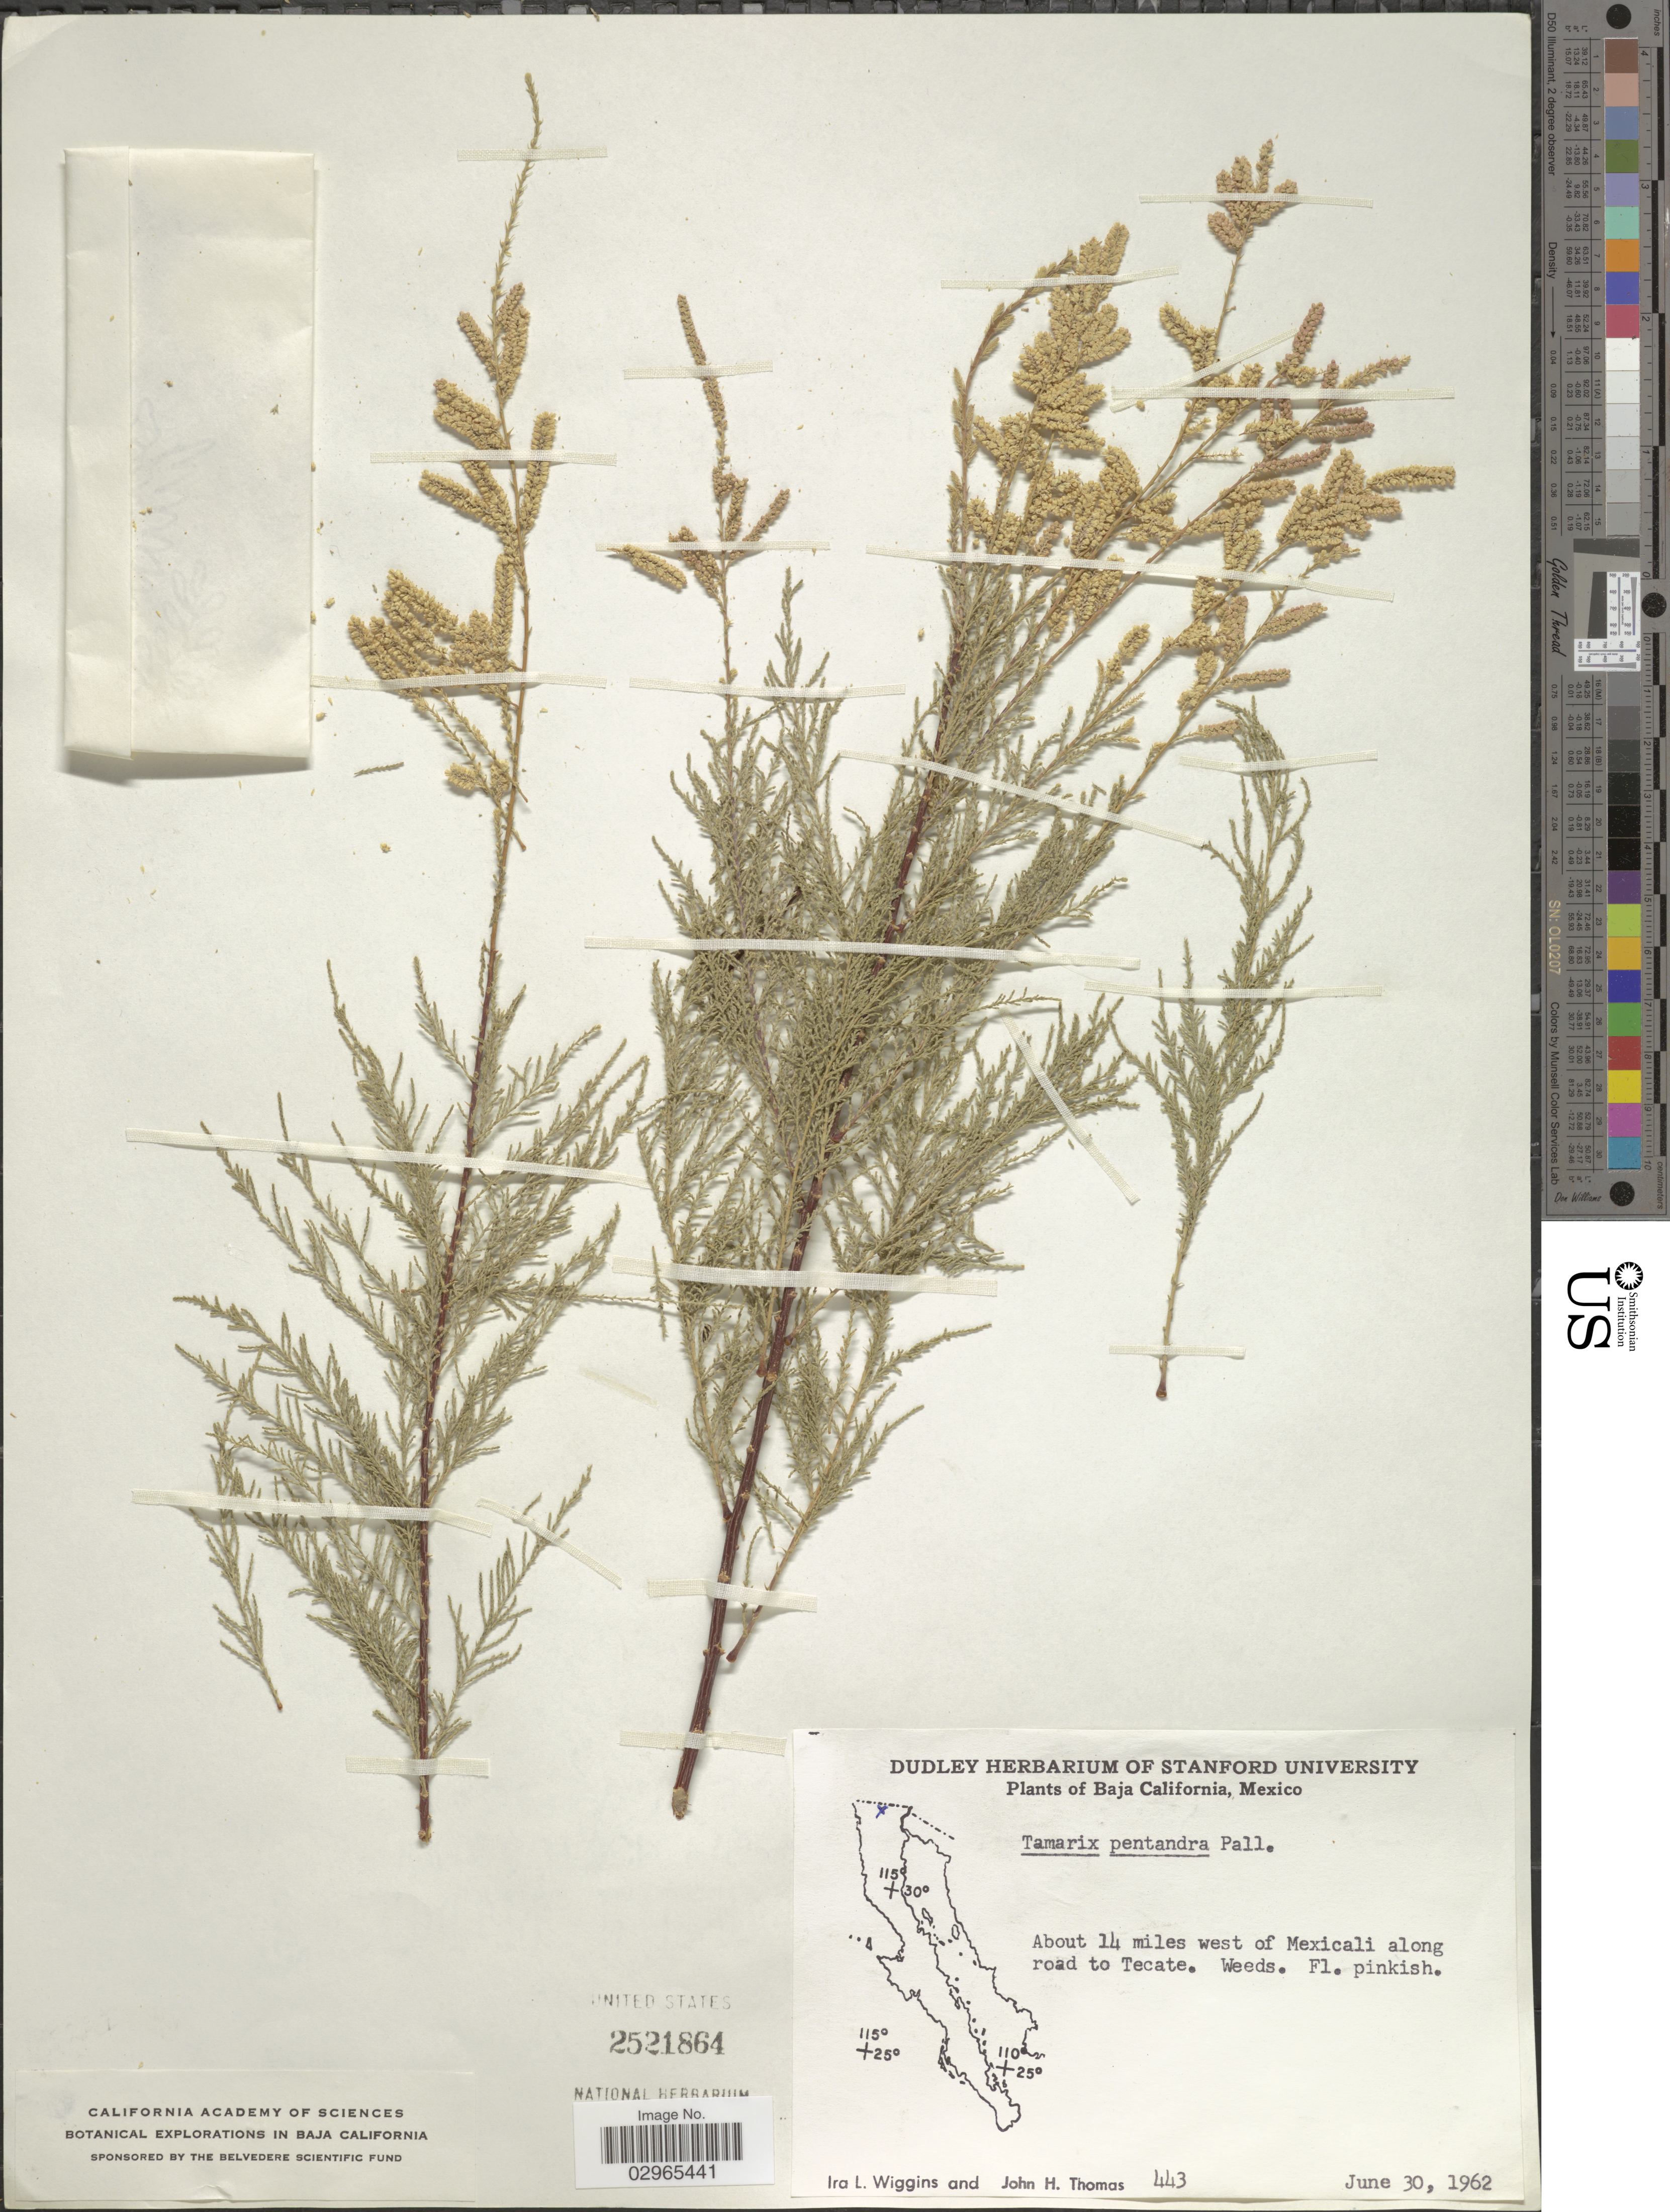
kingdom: Plantae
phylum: Tracheophyta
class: Magnoliopsida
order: Caryophyllales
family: Tamaricaceae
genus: Tamarix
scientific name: Tamarix pentandra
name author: Pall.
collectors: I. L. Wiggins & J. H. Thomas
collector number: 443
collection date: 1962-06-30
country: Mexico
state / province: Baja California Norte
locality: About 14 miles west of Mexicali along road to Tecate.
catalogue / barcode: US 2521864